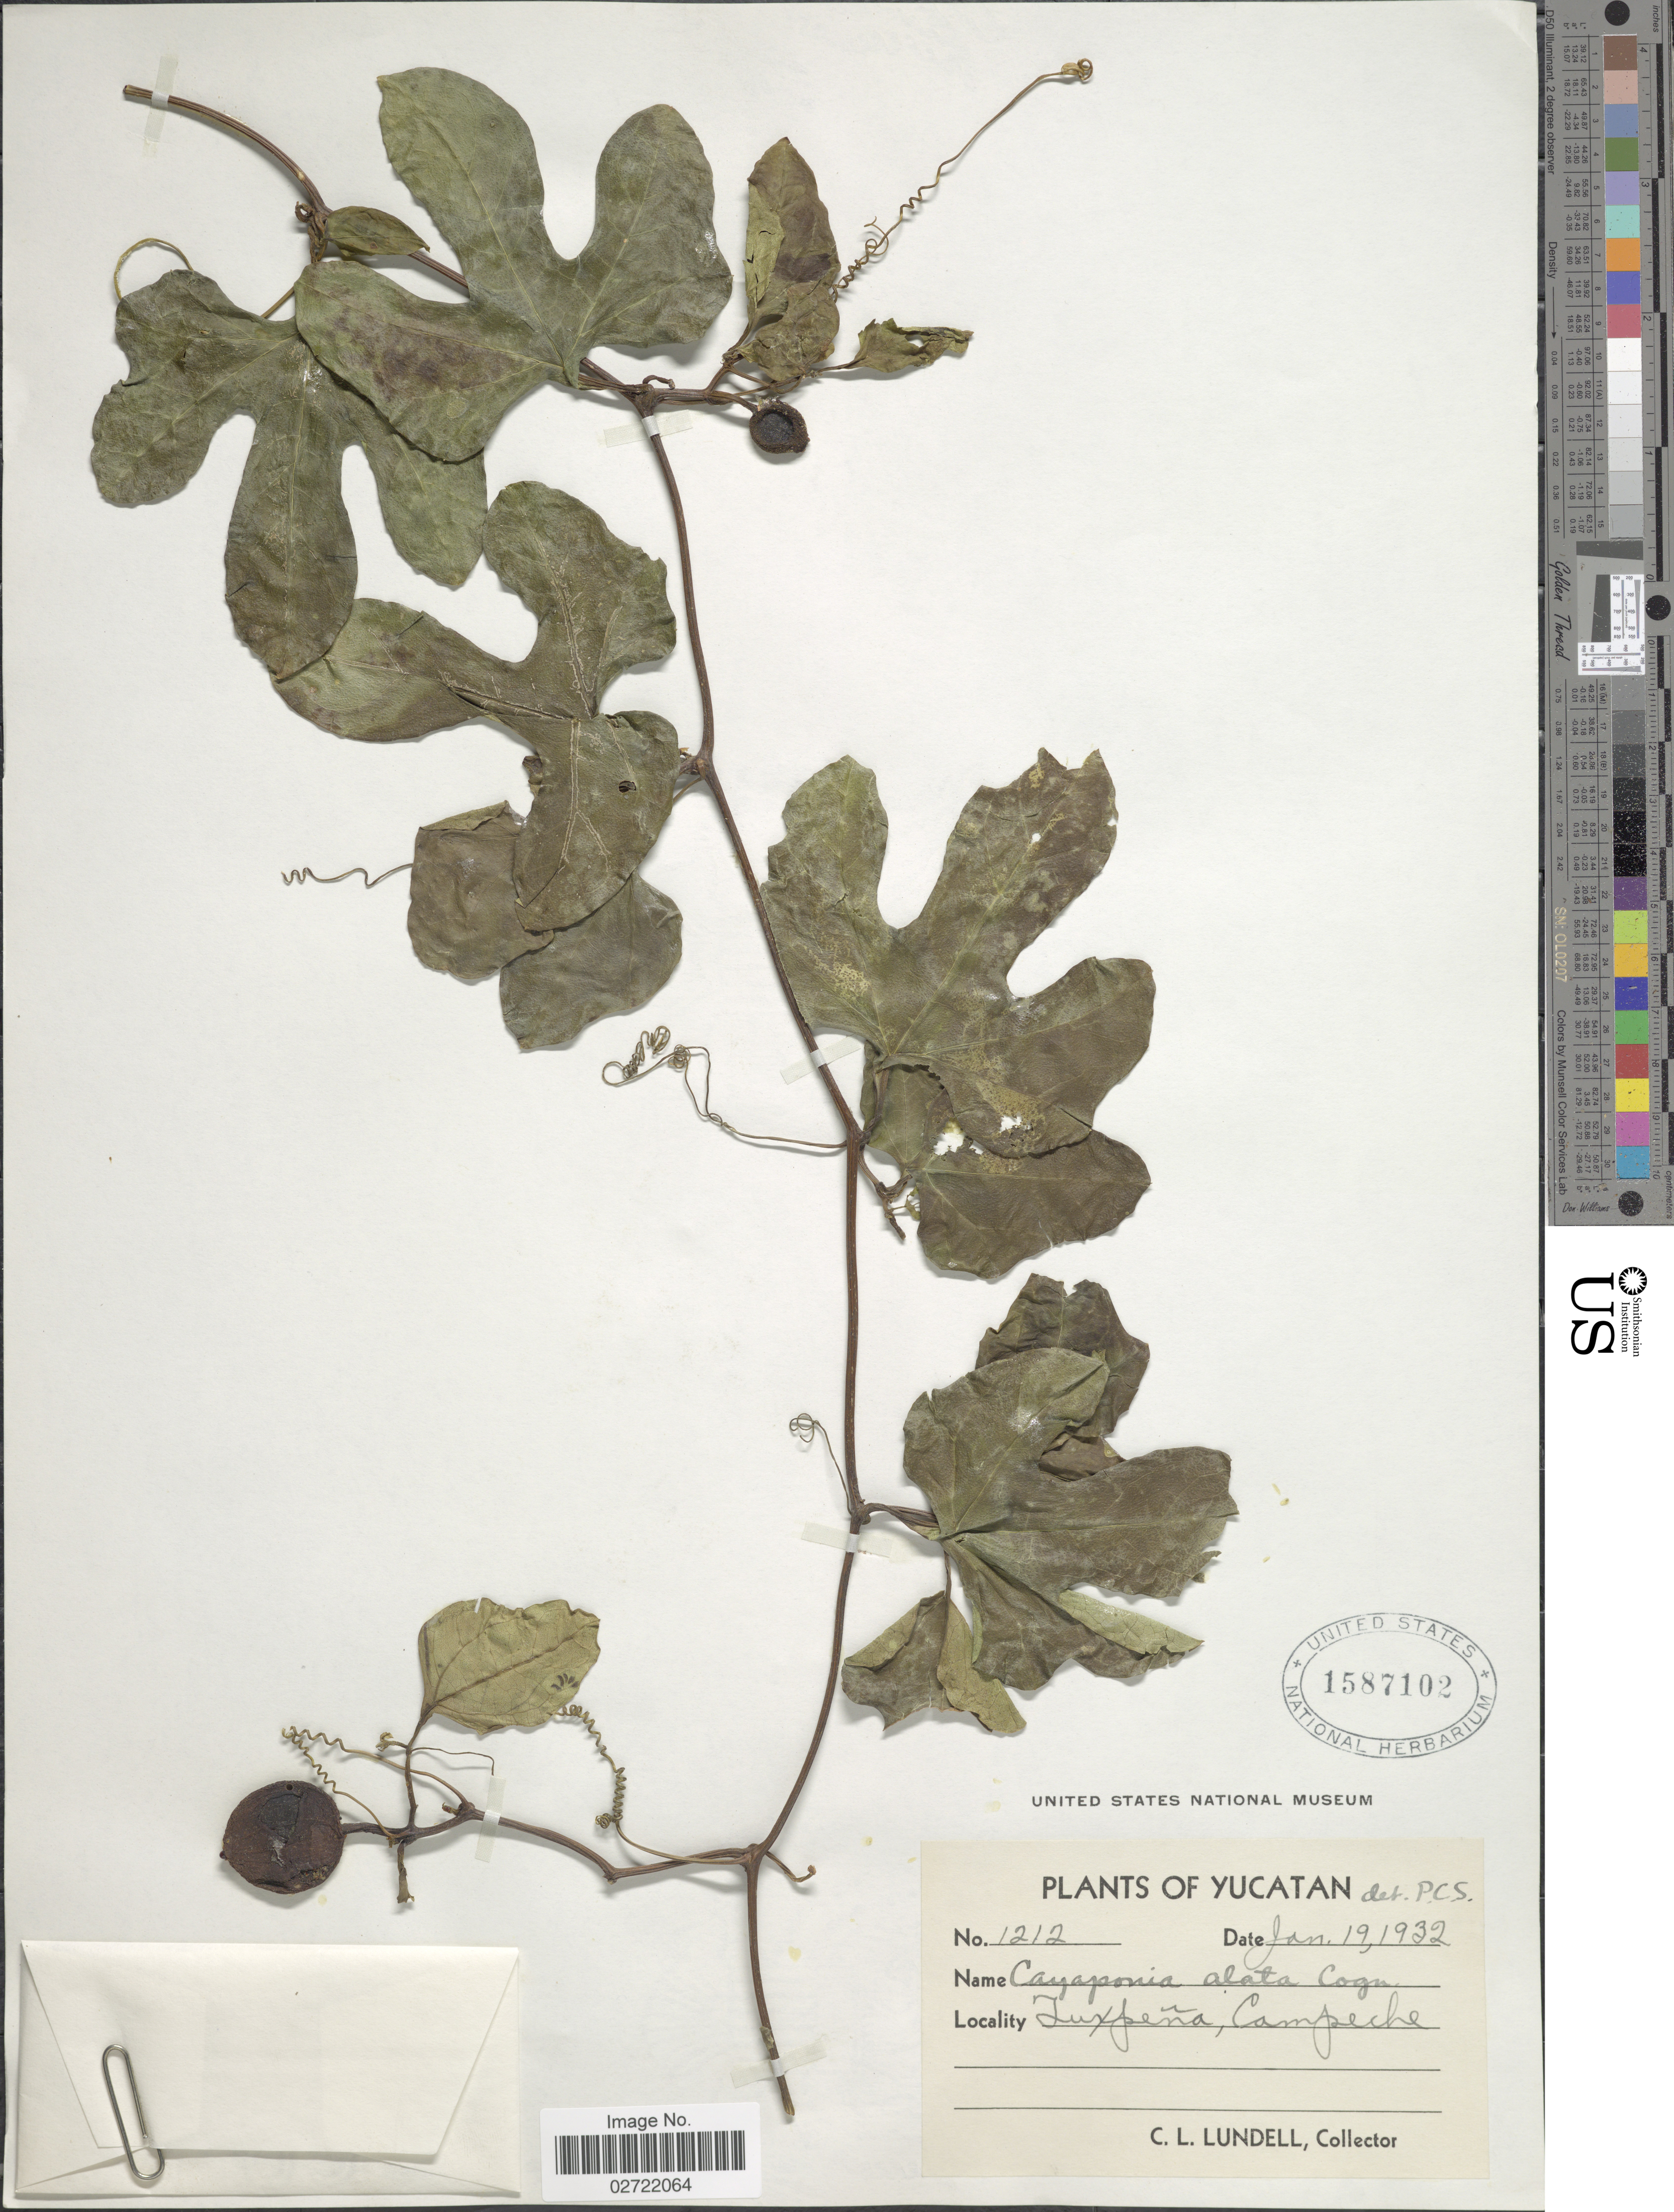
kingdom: Plantae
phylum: Tracheophyta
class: Magnoliopsida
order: Cucurbitales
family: Cucurbitaceae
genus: Cayaponia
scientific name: Cayaponia alata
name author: Cogn.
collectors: C. L. Lundell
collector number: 1212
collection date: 1932-01-19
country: Mexico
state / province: Campeche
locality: Tuxpeña, Yucatan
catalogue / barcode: US 1587102